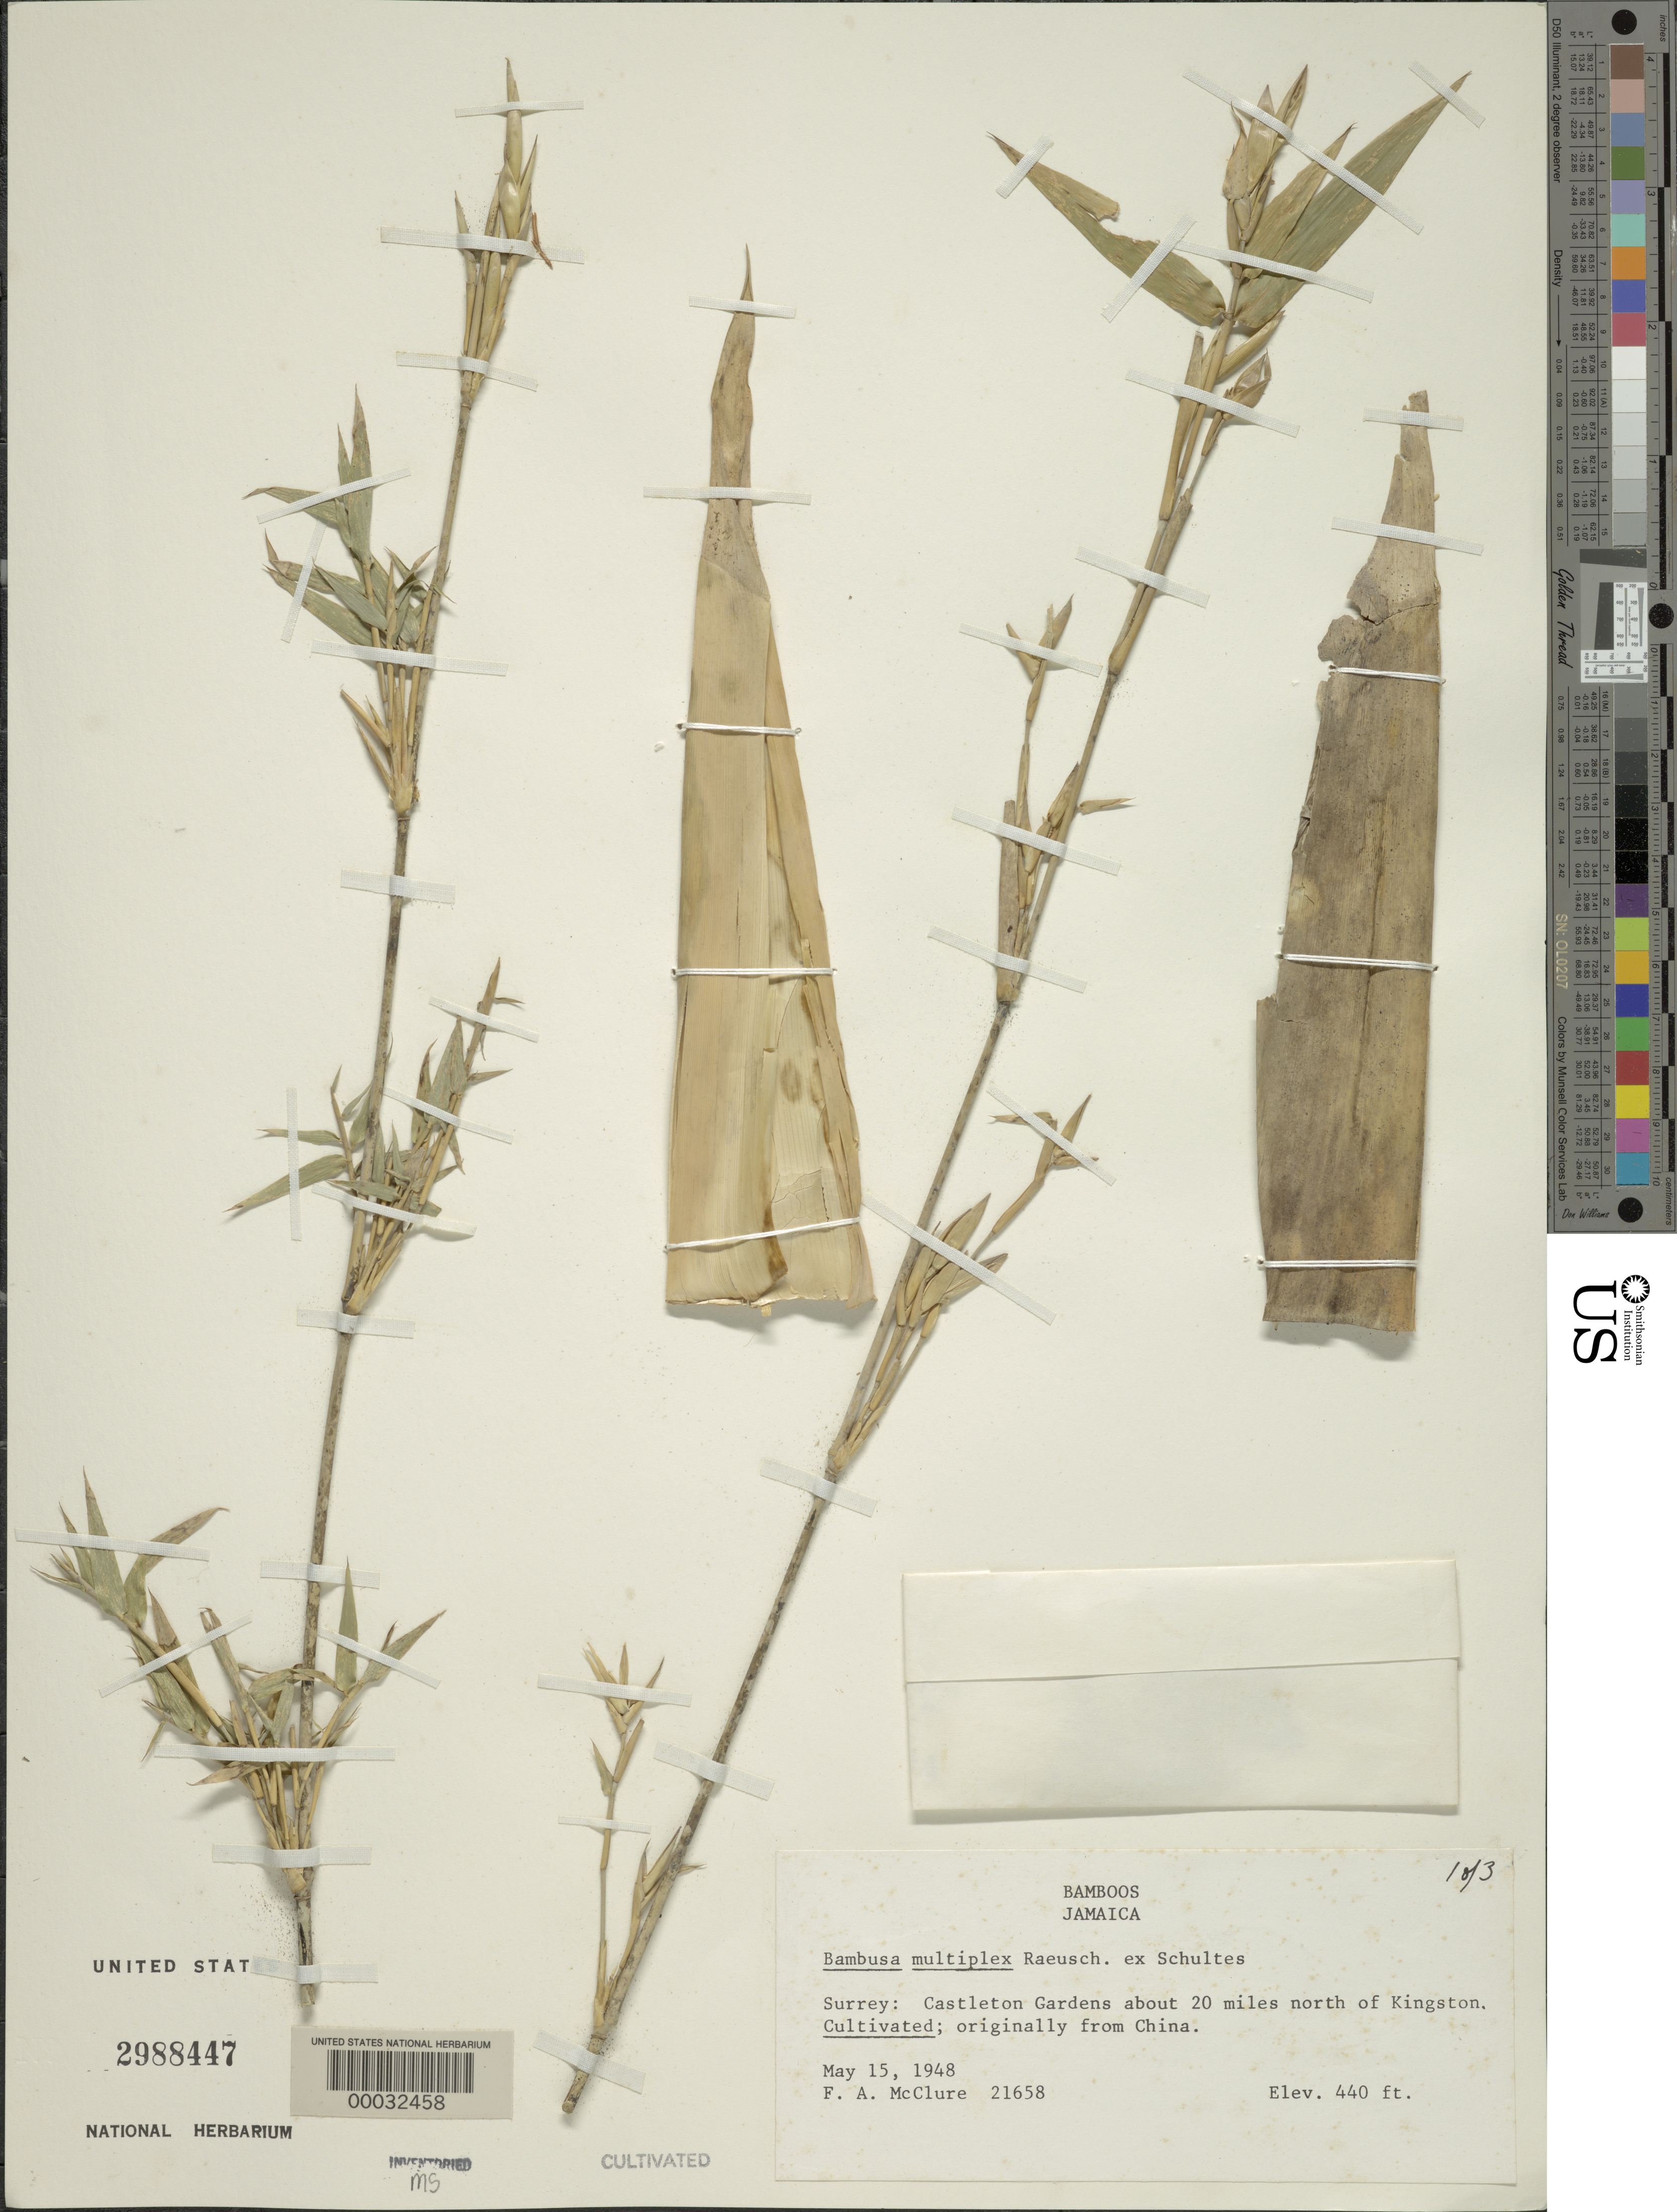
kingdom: Plantae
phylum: Tracheophyta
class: Liliopsida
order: Poales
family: Poaceae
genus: Bambusa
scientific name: Bambusa multiplex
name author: (Lour.) Raeusch. ex Schult. & Schult. f.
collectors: F. A. McClure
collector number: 21658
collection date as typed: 15 May 1948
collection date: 1948-05-15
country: Jamaica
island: Greater Antilles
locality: Castleton gardens, surrey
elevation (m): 440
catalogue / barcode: US 2988447